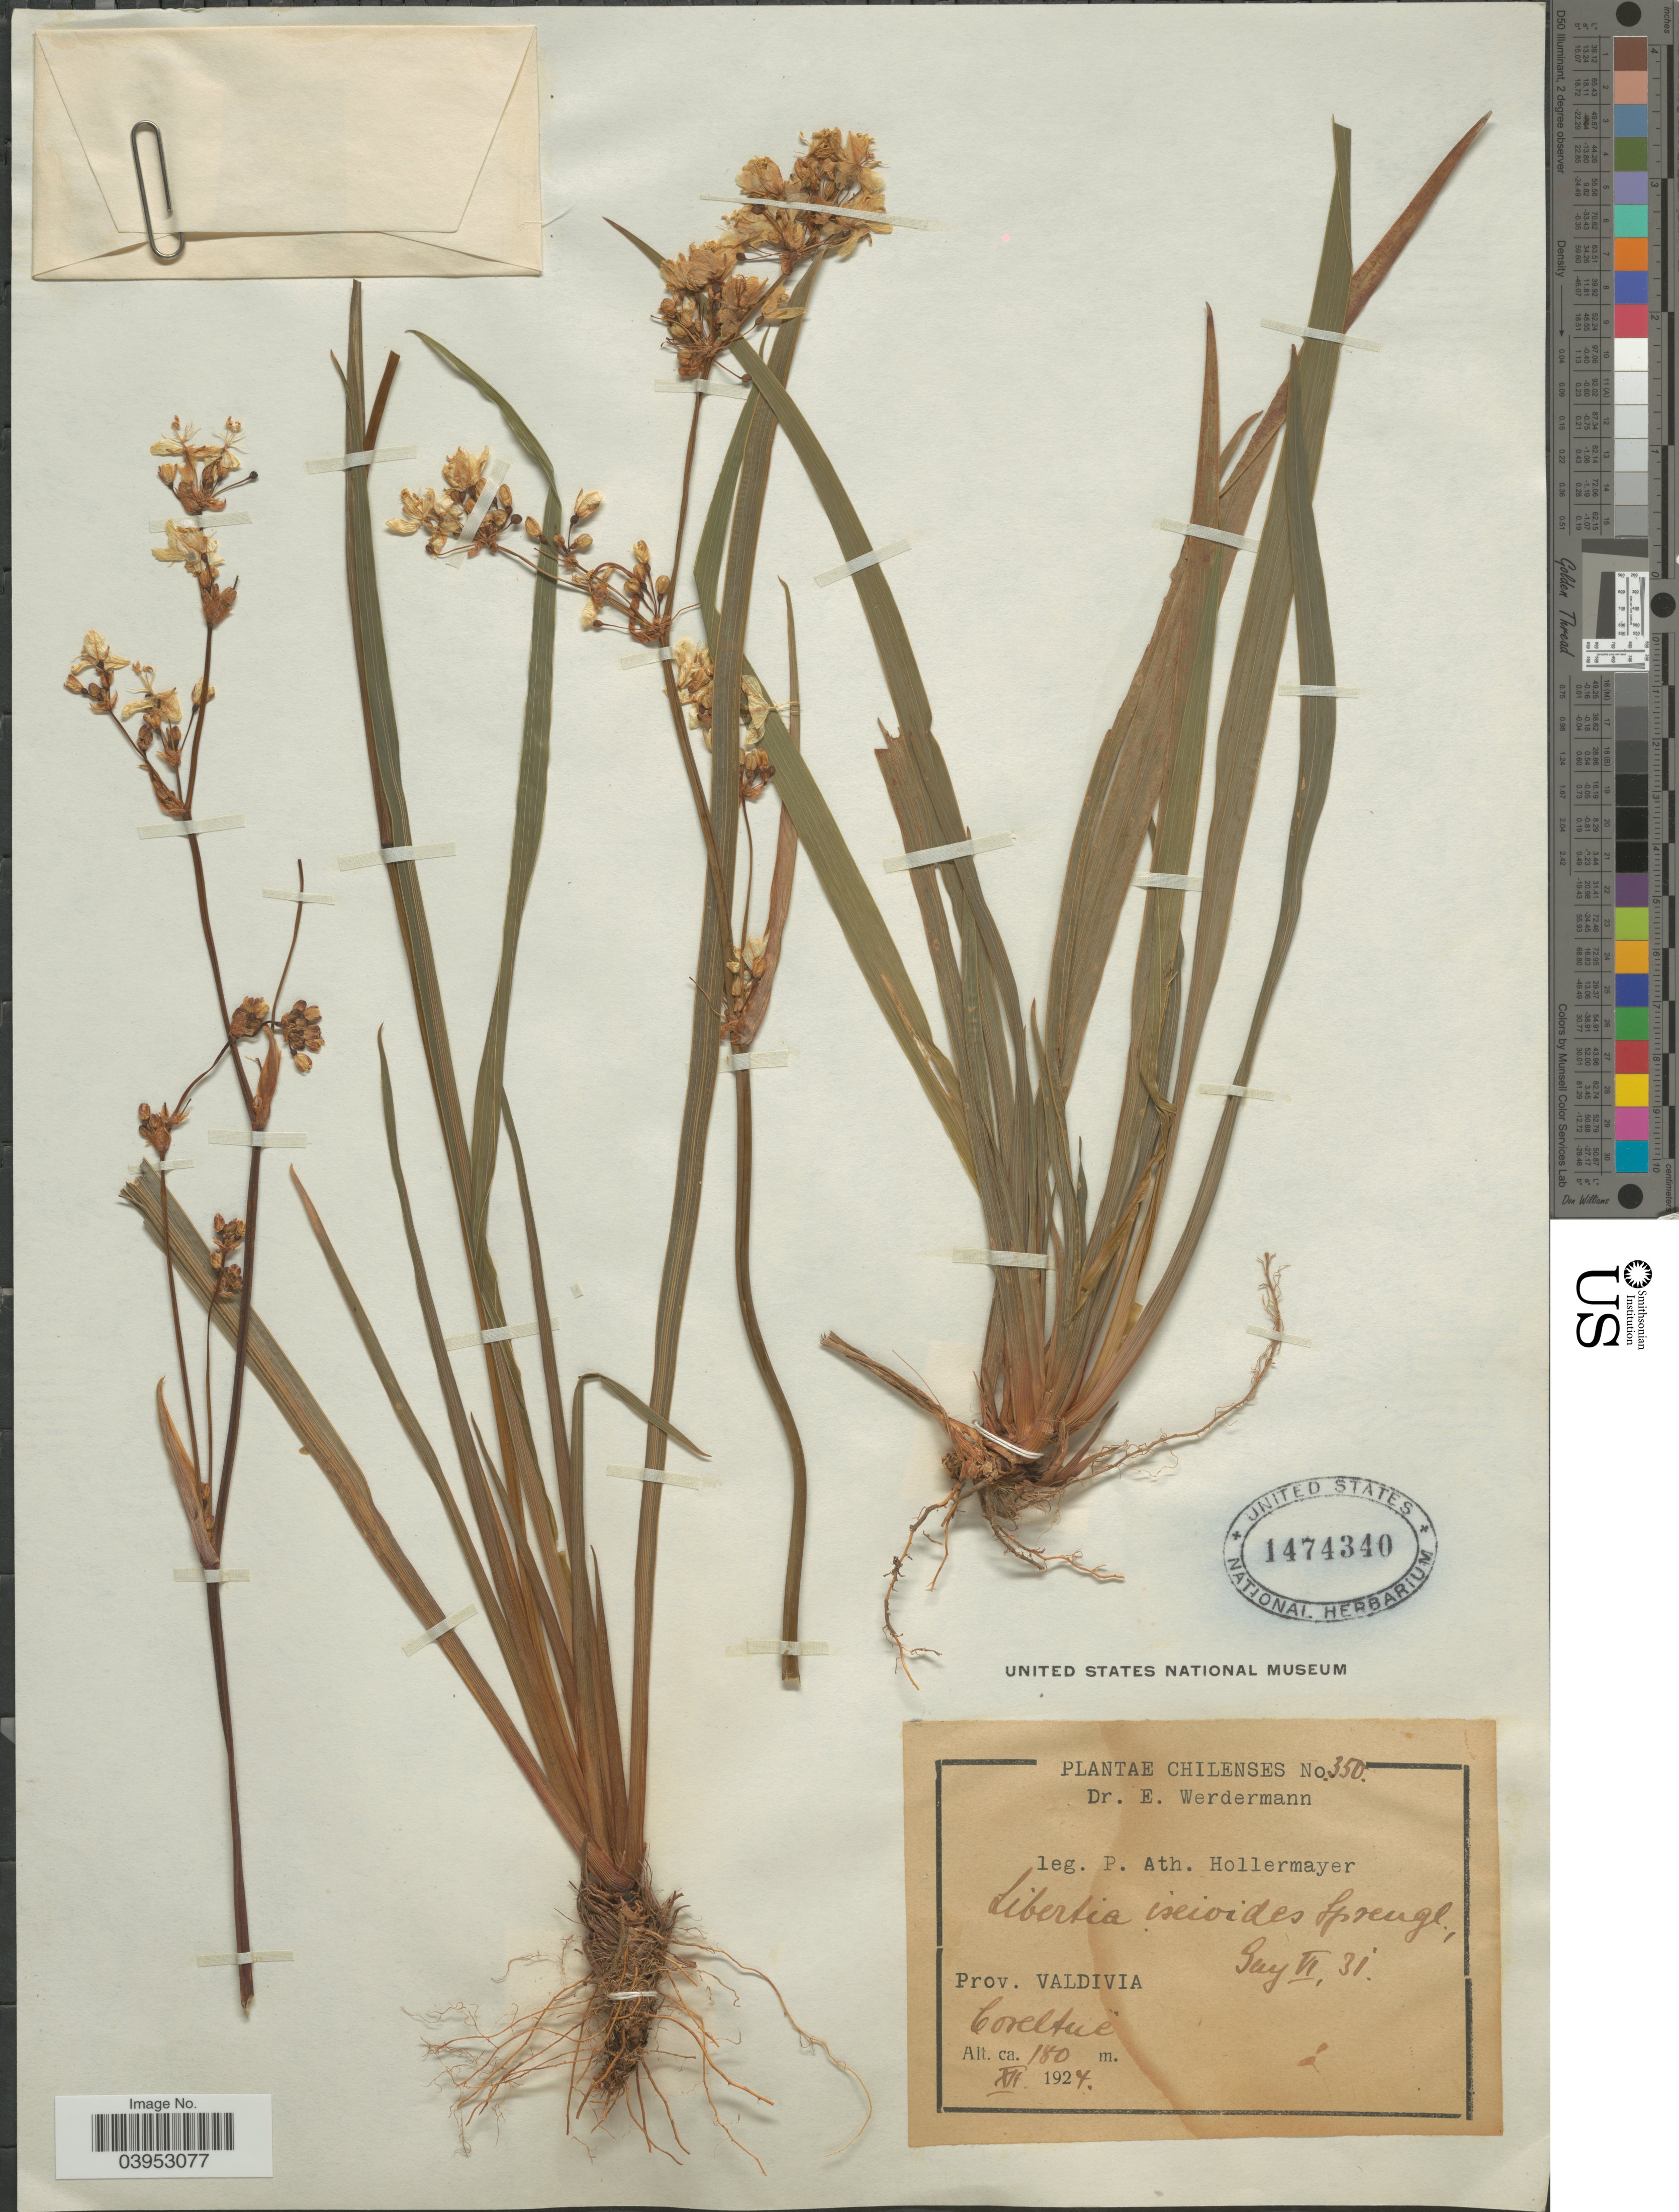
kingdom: Plantae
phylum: Tracheophyta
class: Liliopsida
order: Asparagales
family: Iridaceae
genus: Libertia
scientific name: Libertia chilensis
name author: (Molina) Gunckel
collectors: P. Hollermayer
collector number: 350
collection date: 1924-12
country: Chile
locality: Prov. Valdivia. Conelhue.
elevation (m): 180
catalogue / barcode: US 1474340